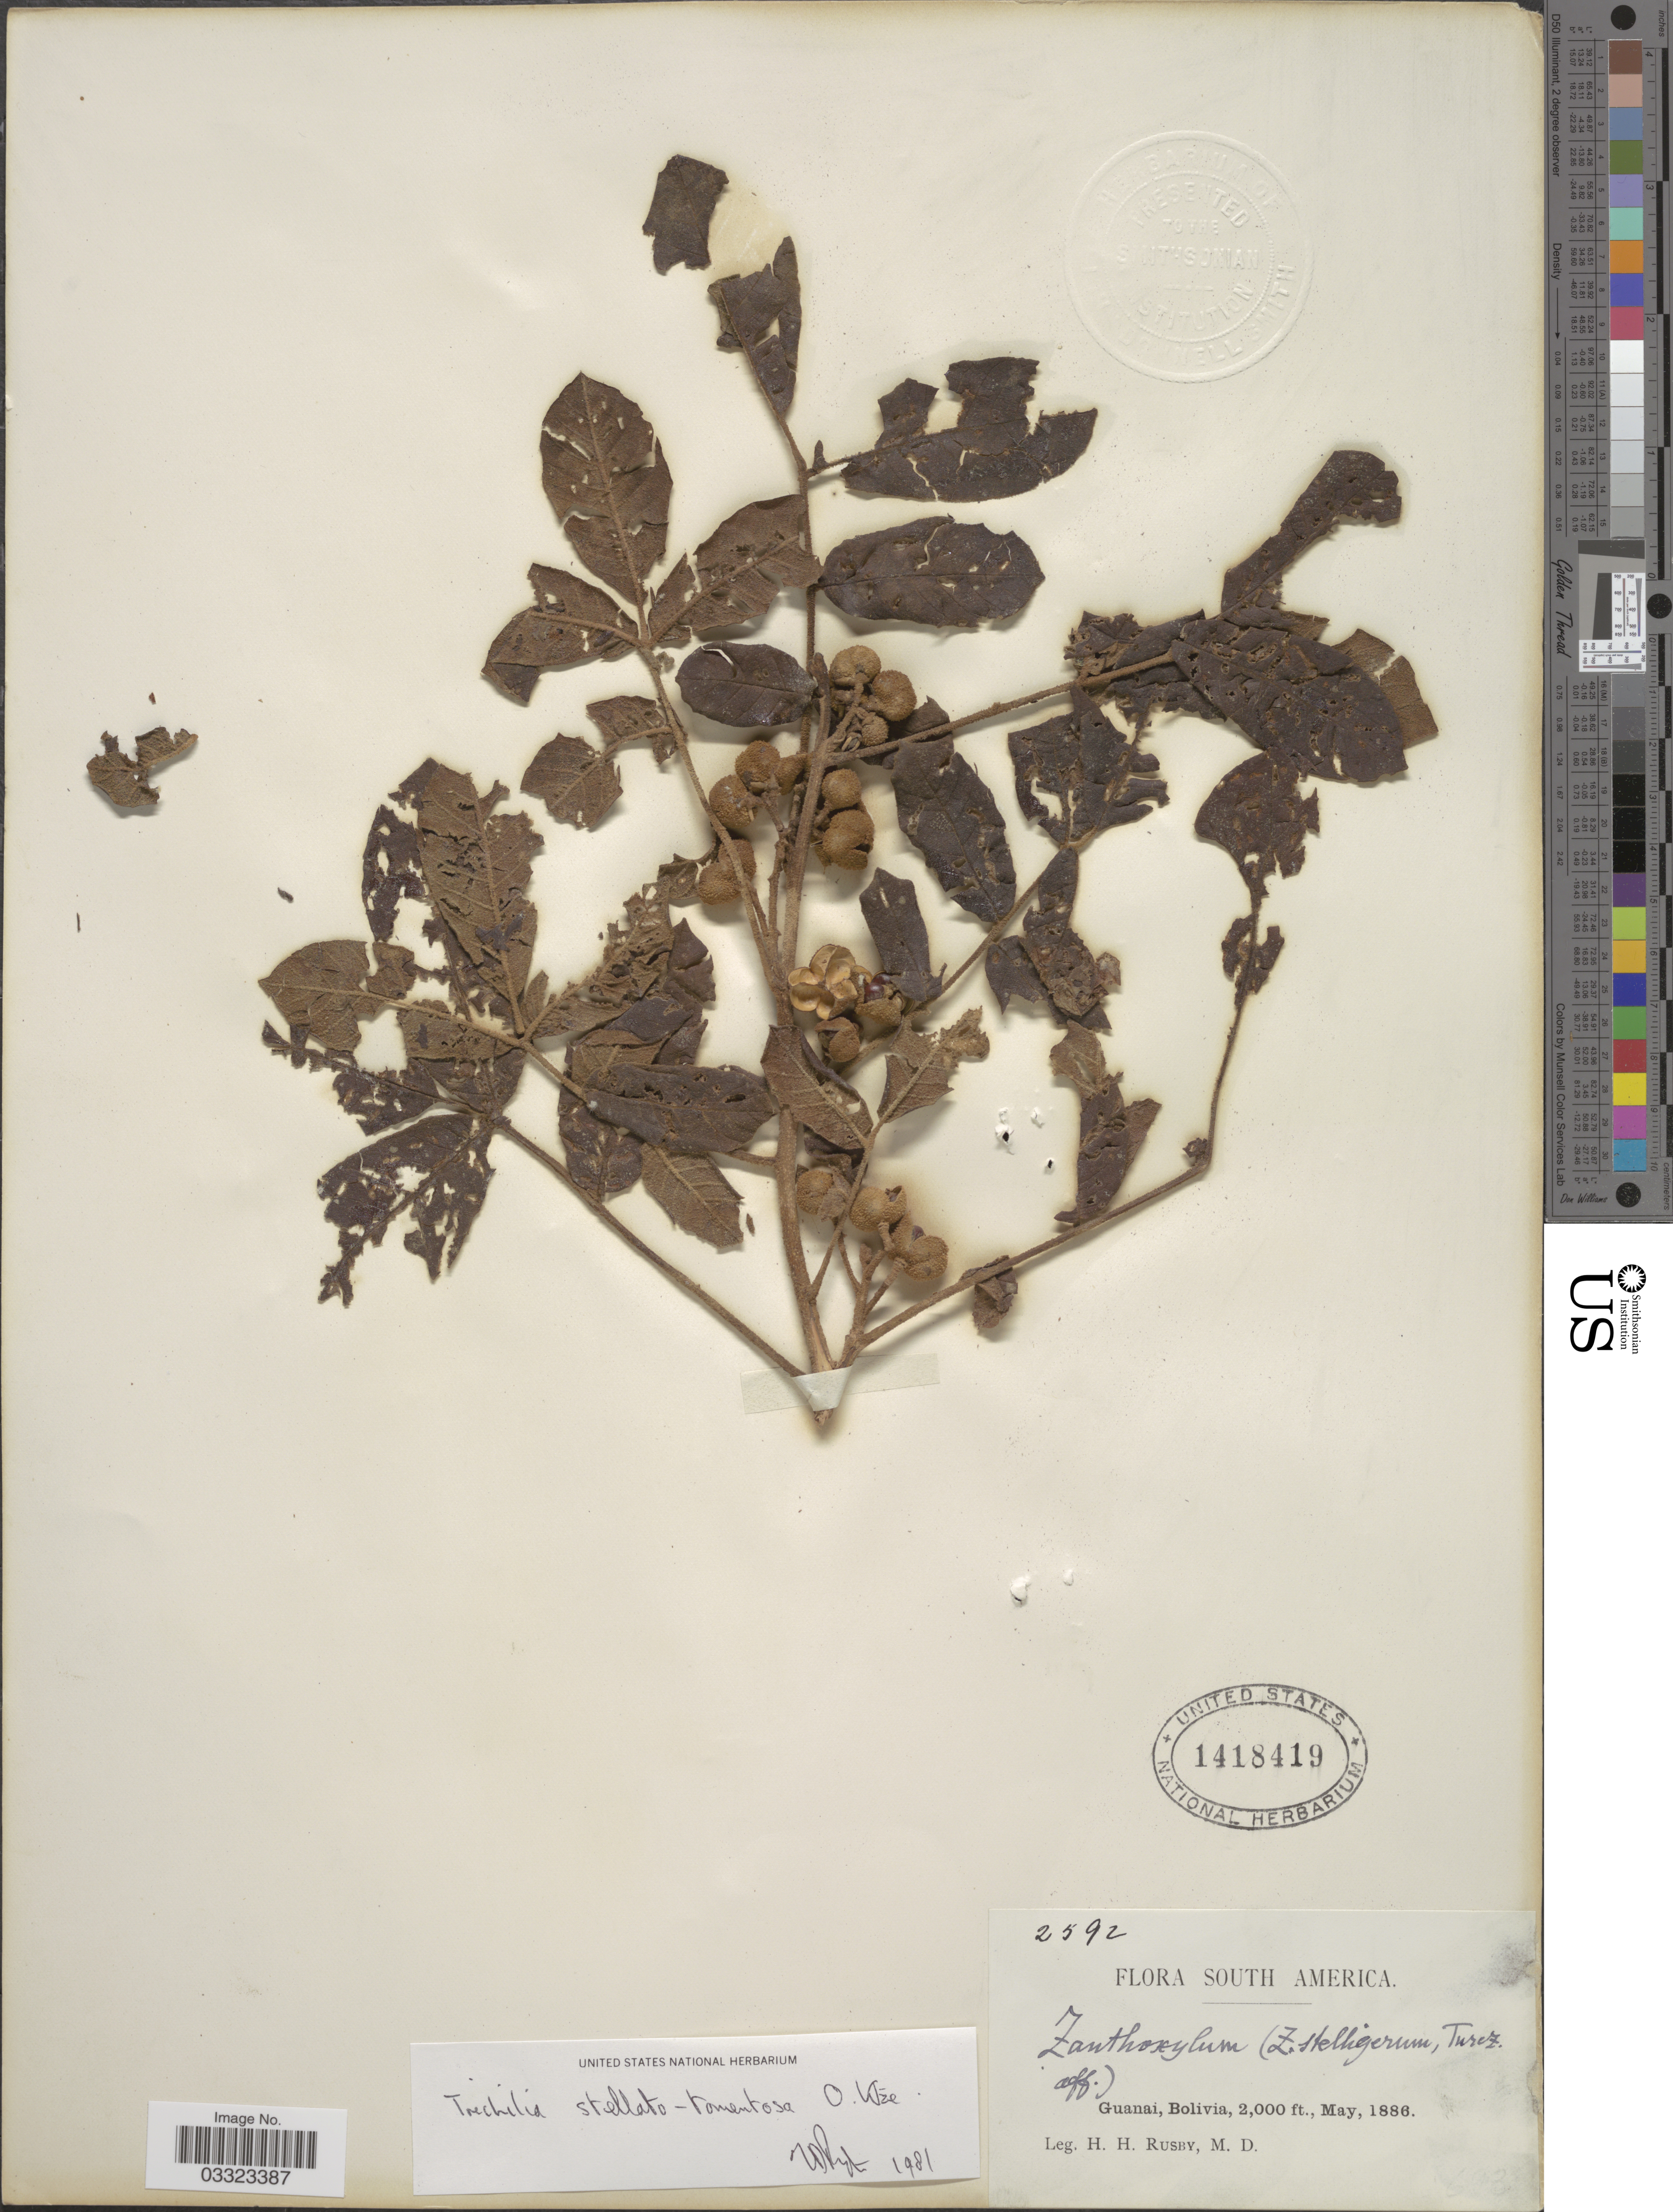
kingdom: Plantae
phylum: Tracheophyta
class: Magnoliopsida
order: Sapindales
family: Meliaceae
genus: Trichilia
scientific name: Trichilia stellatotomentosa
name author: Kuntze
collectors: H. H. Rusby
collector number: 2592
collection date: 1886-05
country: Bolivia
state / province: La Páz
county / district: Larecaja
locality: Guanay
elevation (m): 610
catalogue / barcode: US 1418419